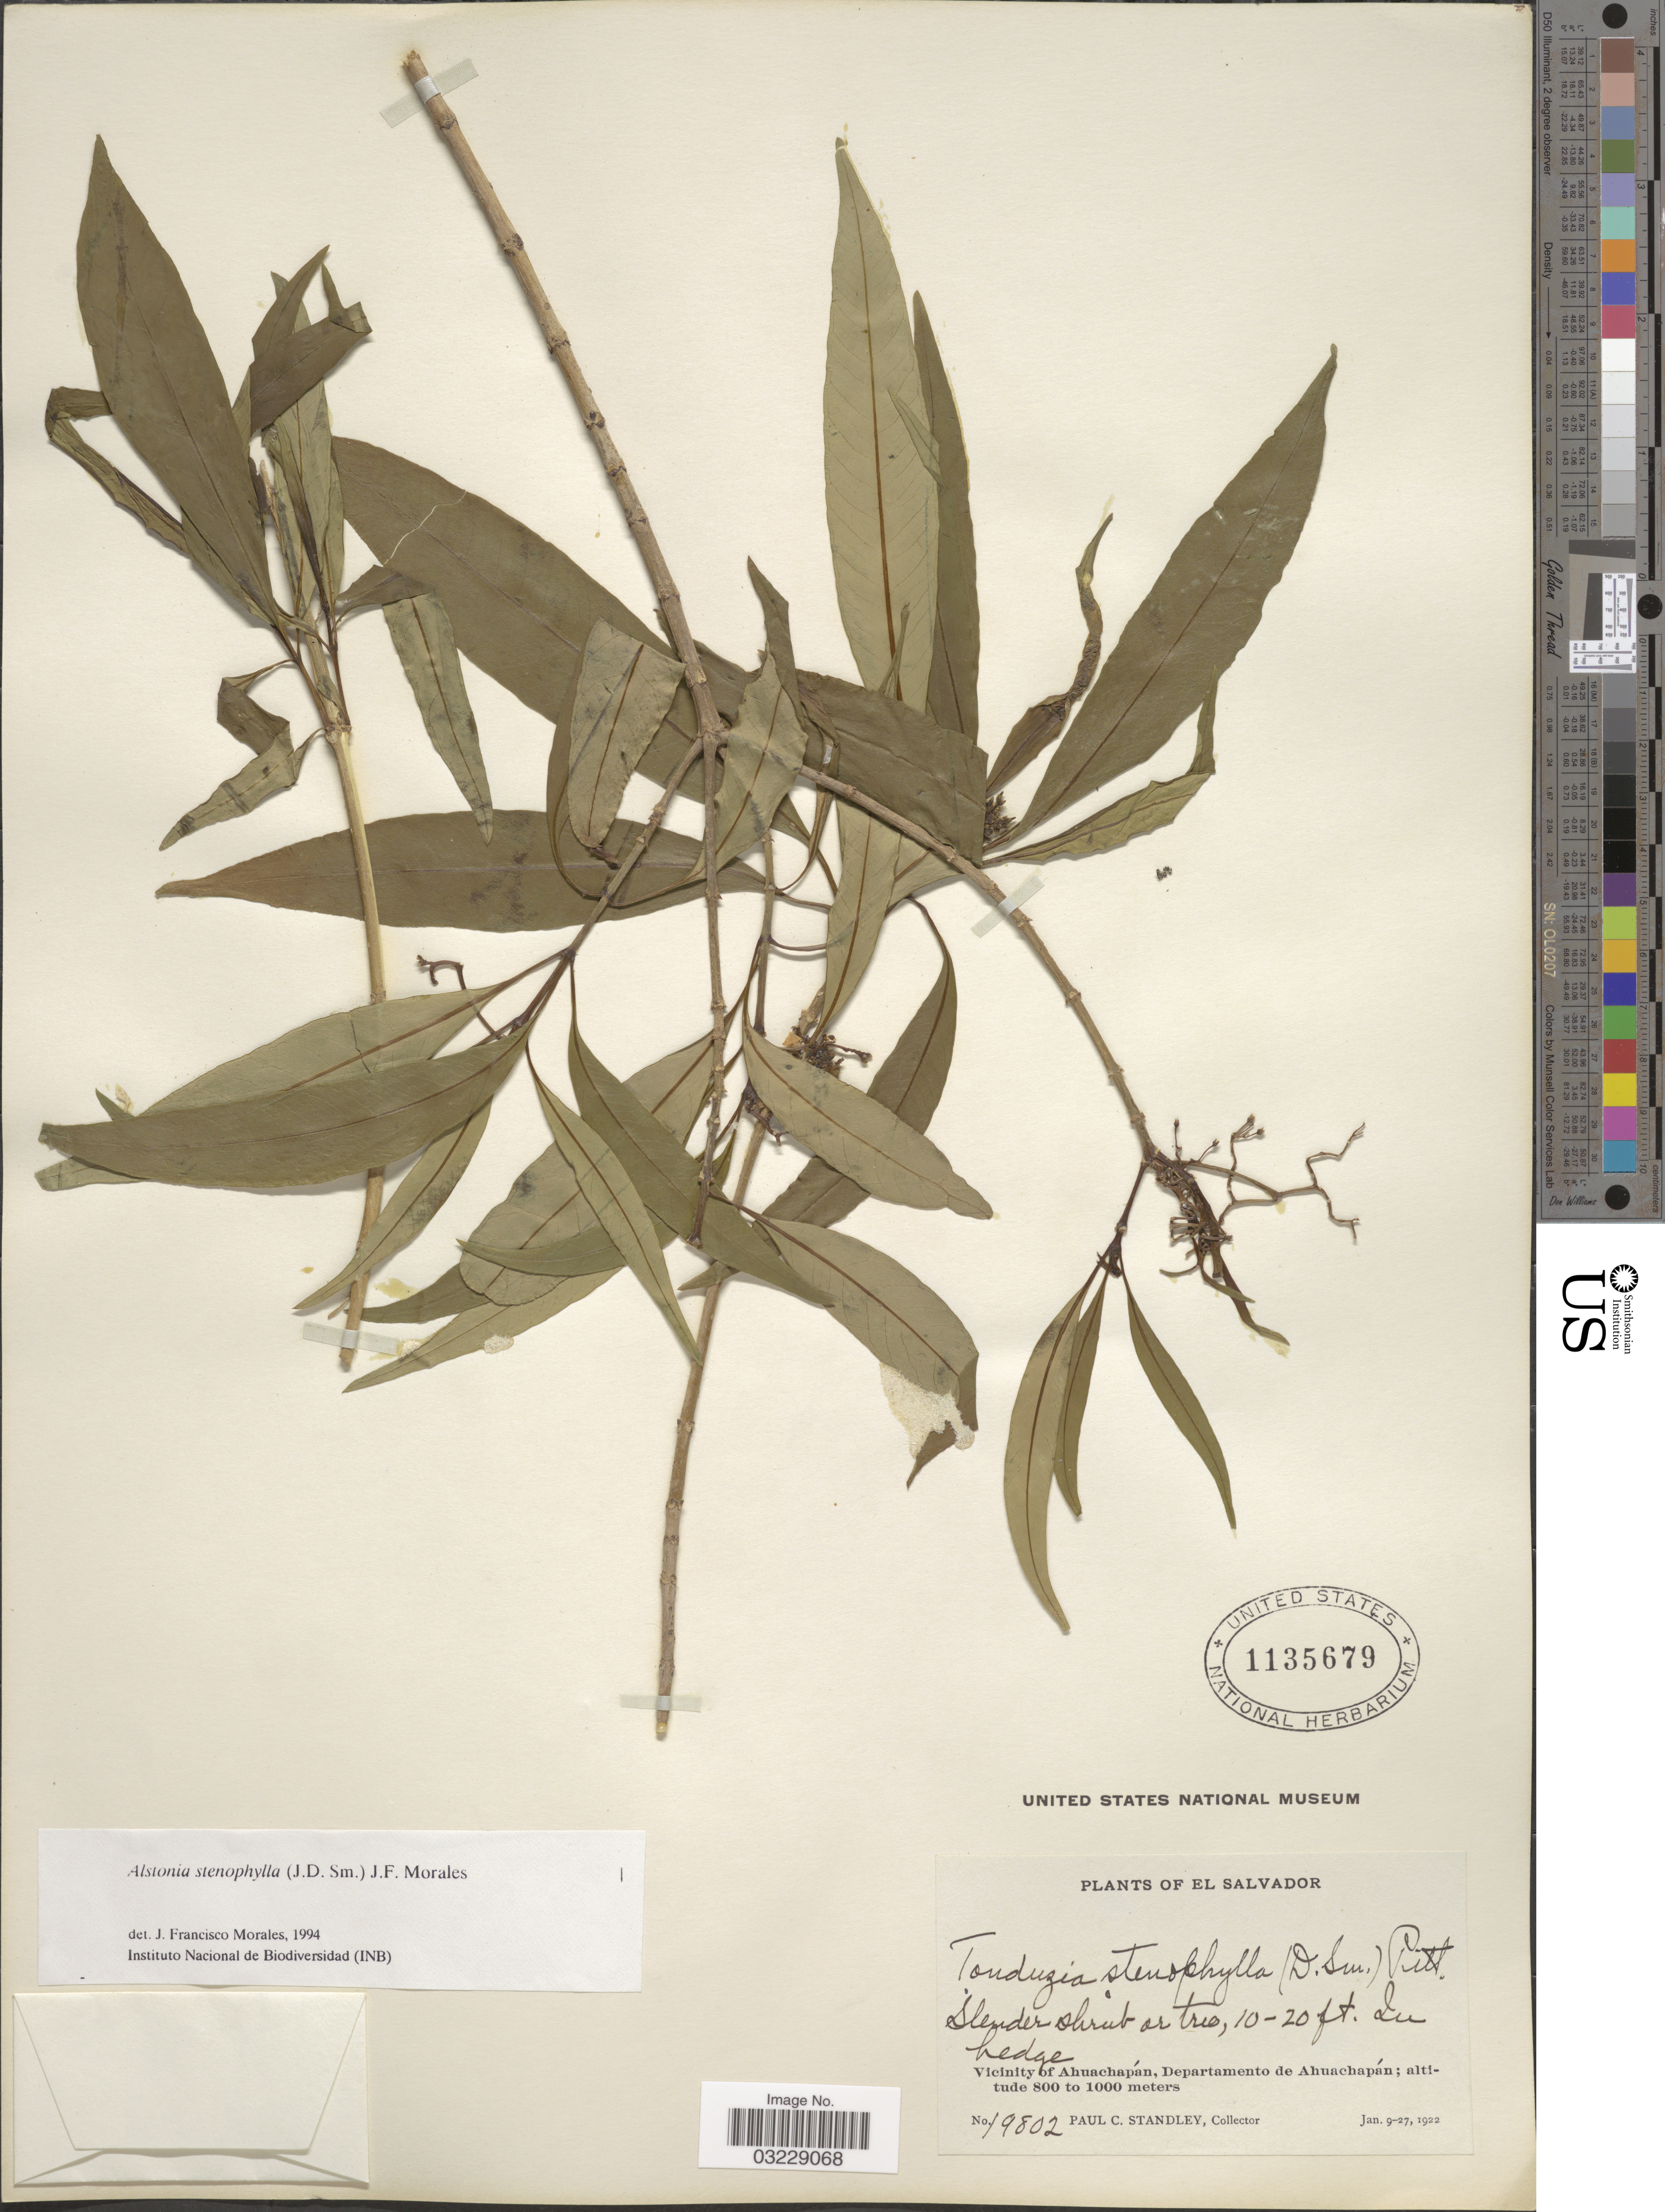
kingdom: Plantae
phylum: Tracheophyta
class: Magnoliopsida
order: Gentianales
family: Apocynaceae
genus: Alstonia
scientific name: Alstonia stenophylla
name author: Guillaumin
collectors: P. C. Standley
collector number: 19802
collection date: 1922-01-09/1922-01-27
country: El Salvador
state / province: Ahuachapan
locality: Vicinity of Ahuachapán, Departamento de Ahuachapán.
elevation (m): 800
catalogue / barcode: US 1135679